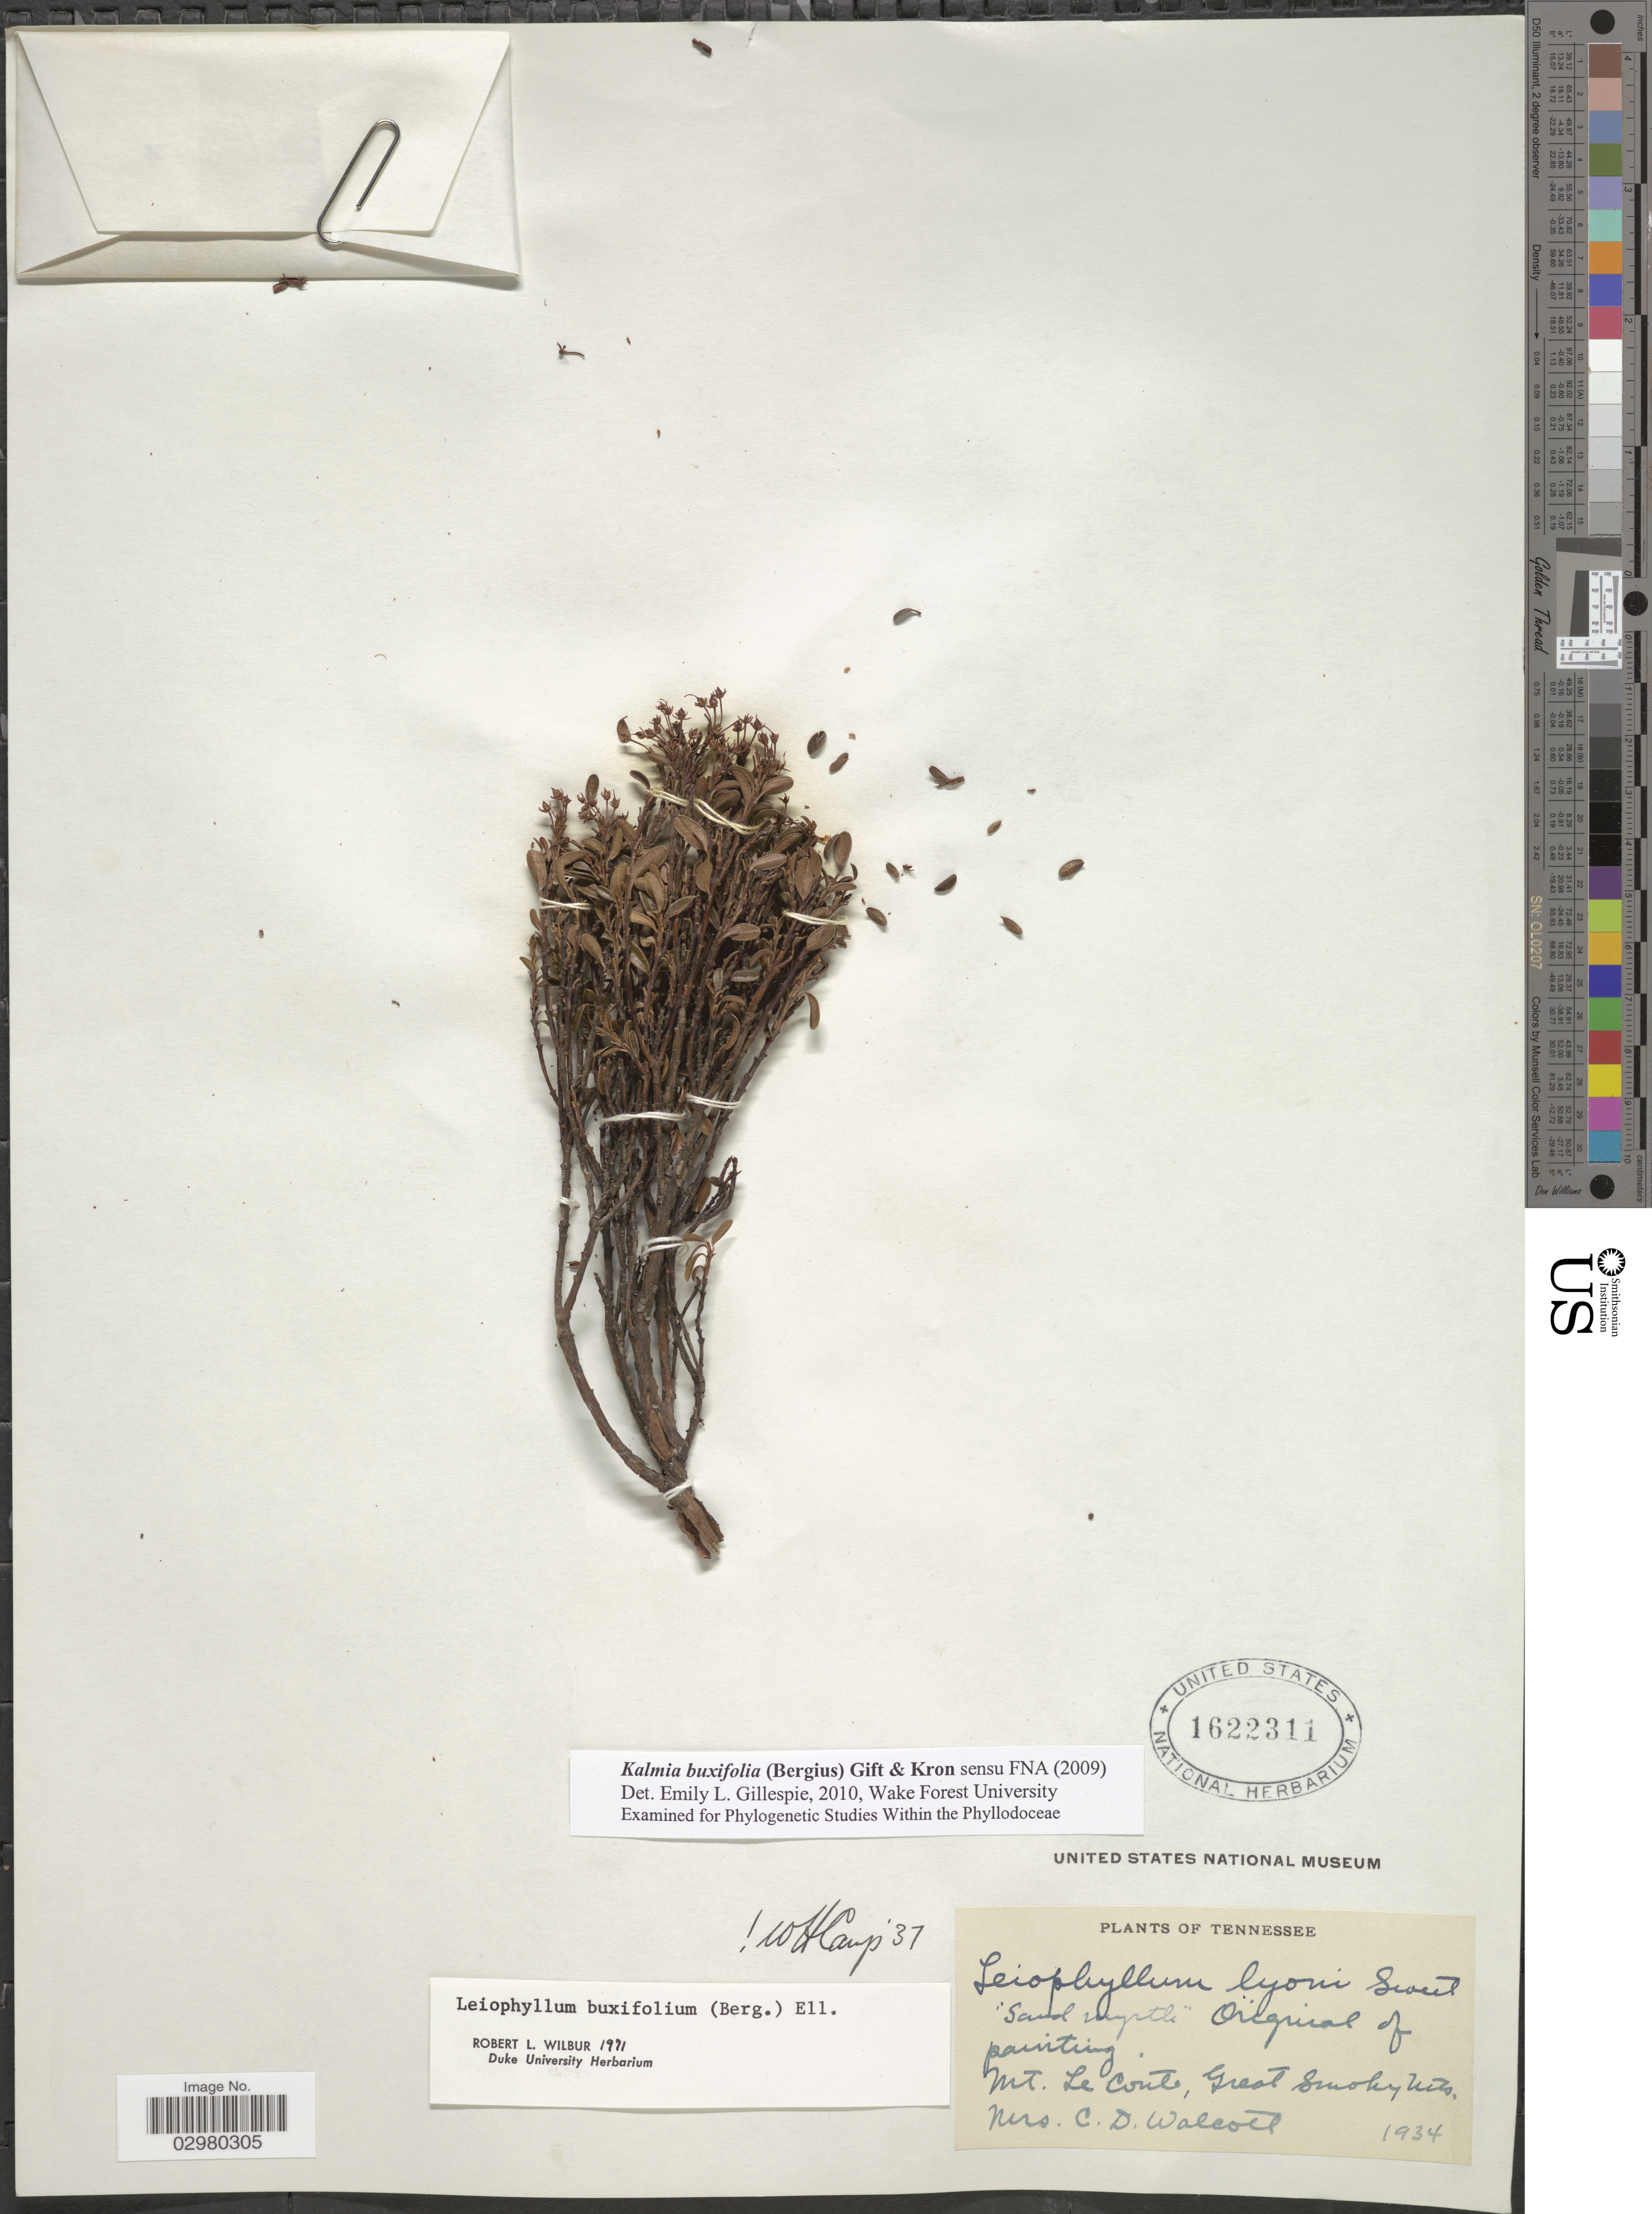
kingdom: Plantae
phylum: Tracheophyta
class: Magnoliopsida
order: Ericales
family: Ericaceae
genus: Leiophyllum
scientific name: Leiophyllum buxifolium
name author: (Bergius) Elliott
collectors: C. Walcott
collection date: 1934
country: United States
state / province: Tennessee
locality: Mt. Le Conte, Great Smoky Mts.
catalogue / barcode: US 1622311